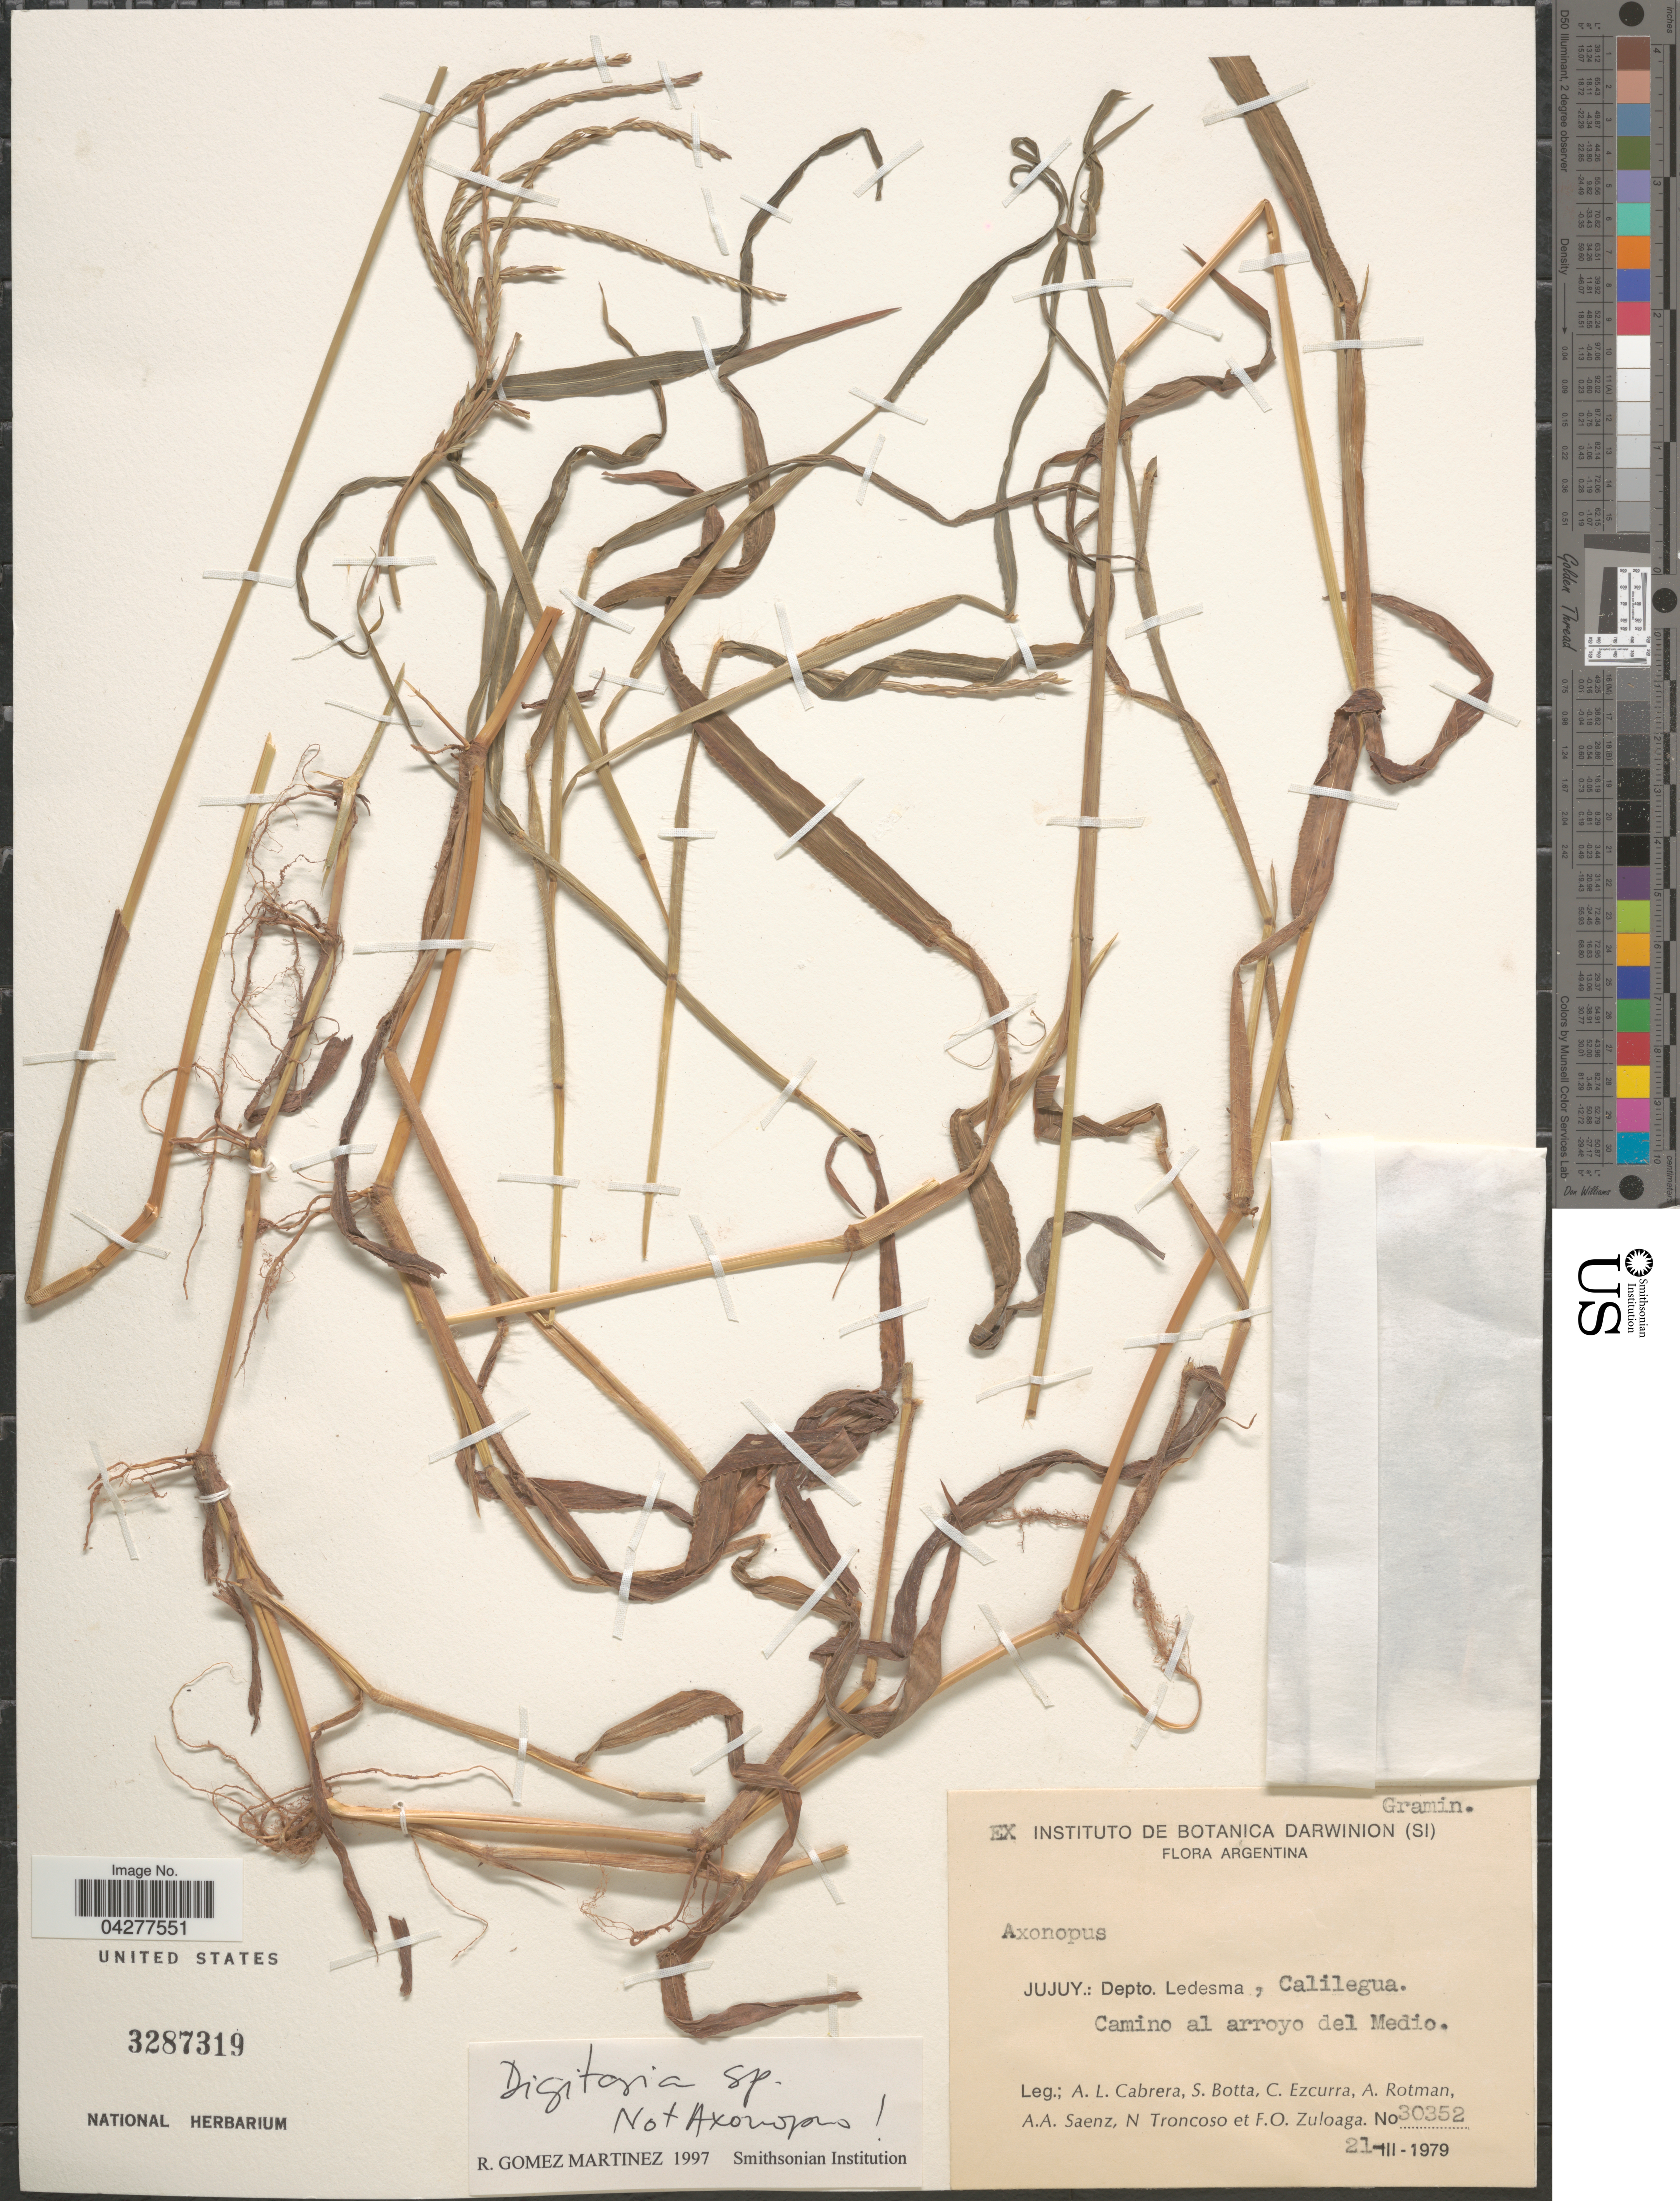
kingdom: Plantae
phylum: Tracheophyta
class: Liliopsida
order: Poales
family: Poaceae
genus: Digitaria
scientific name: Digitaria sp.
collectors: A. L. Cabrera, S. Botta, C. Ezcurra, A. D. Rotman & et al.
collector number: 30352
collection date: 1979-03-21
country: Argentina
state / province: Jujuy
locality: Depto. Ledesma, Calilegua. Camino al arroyo del Medio.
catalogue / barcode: US 3287319